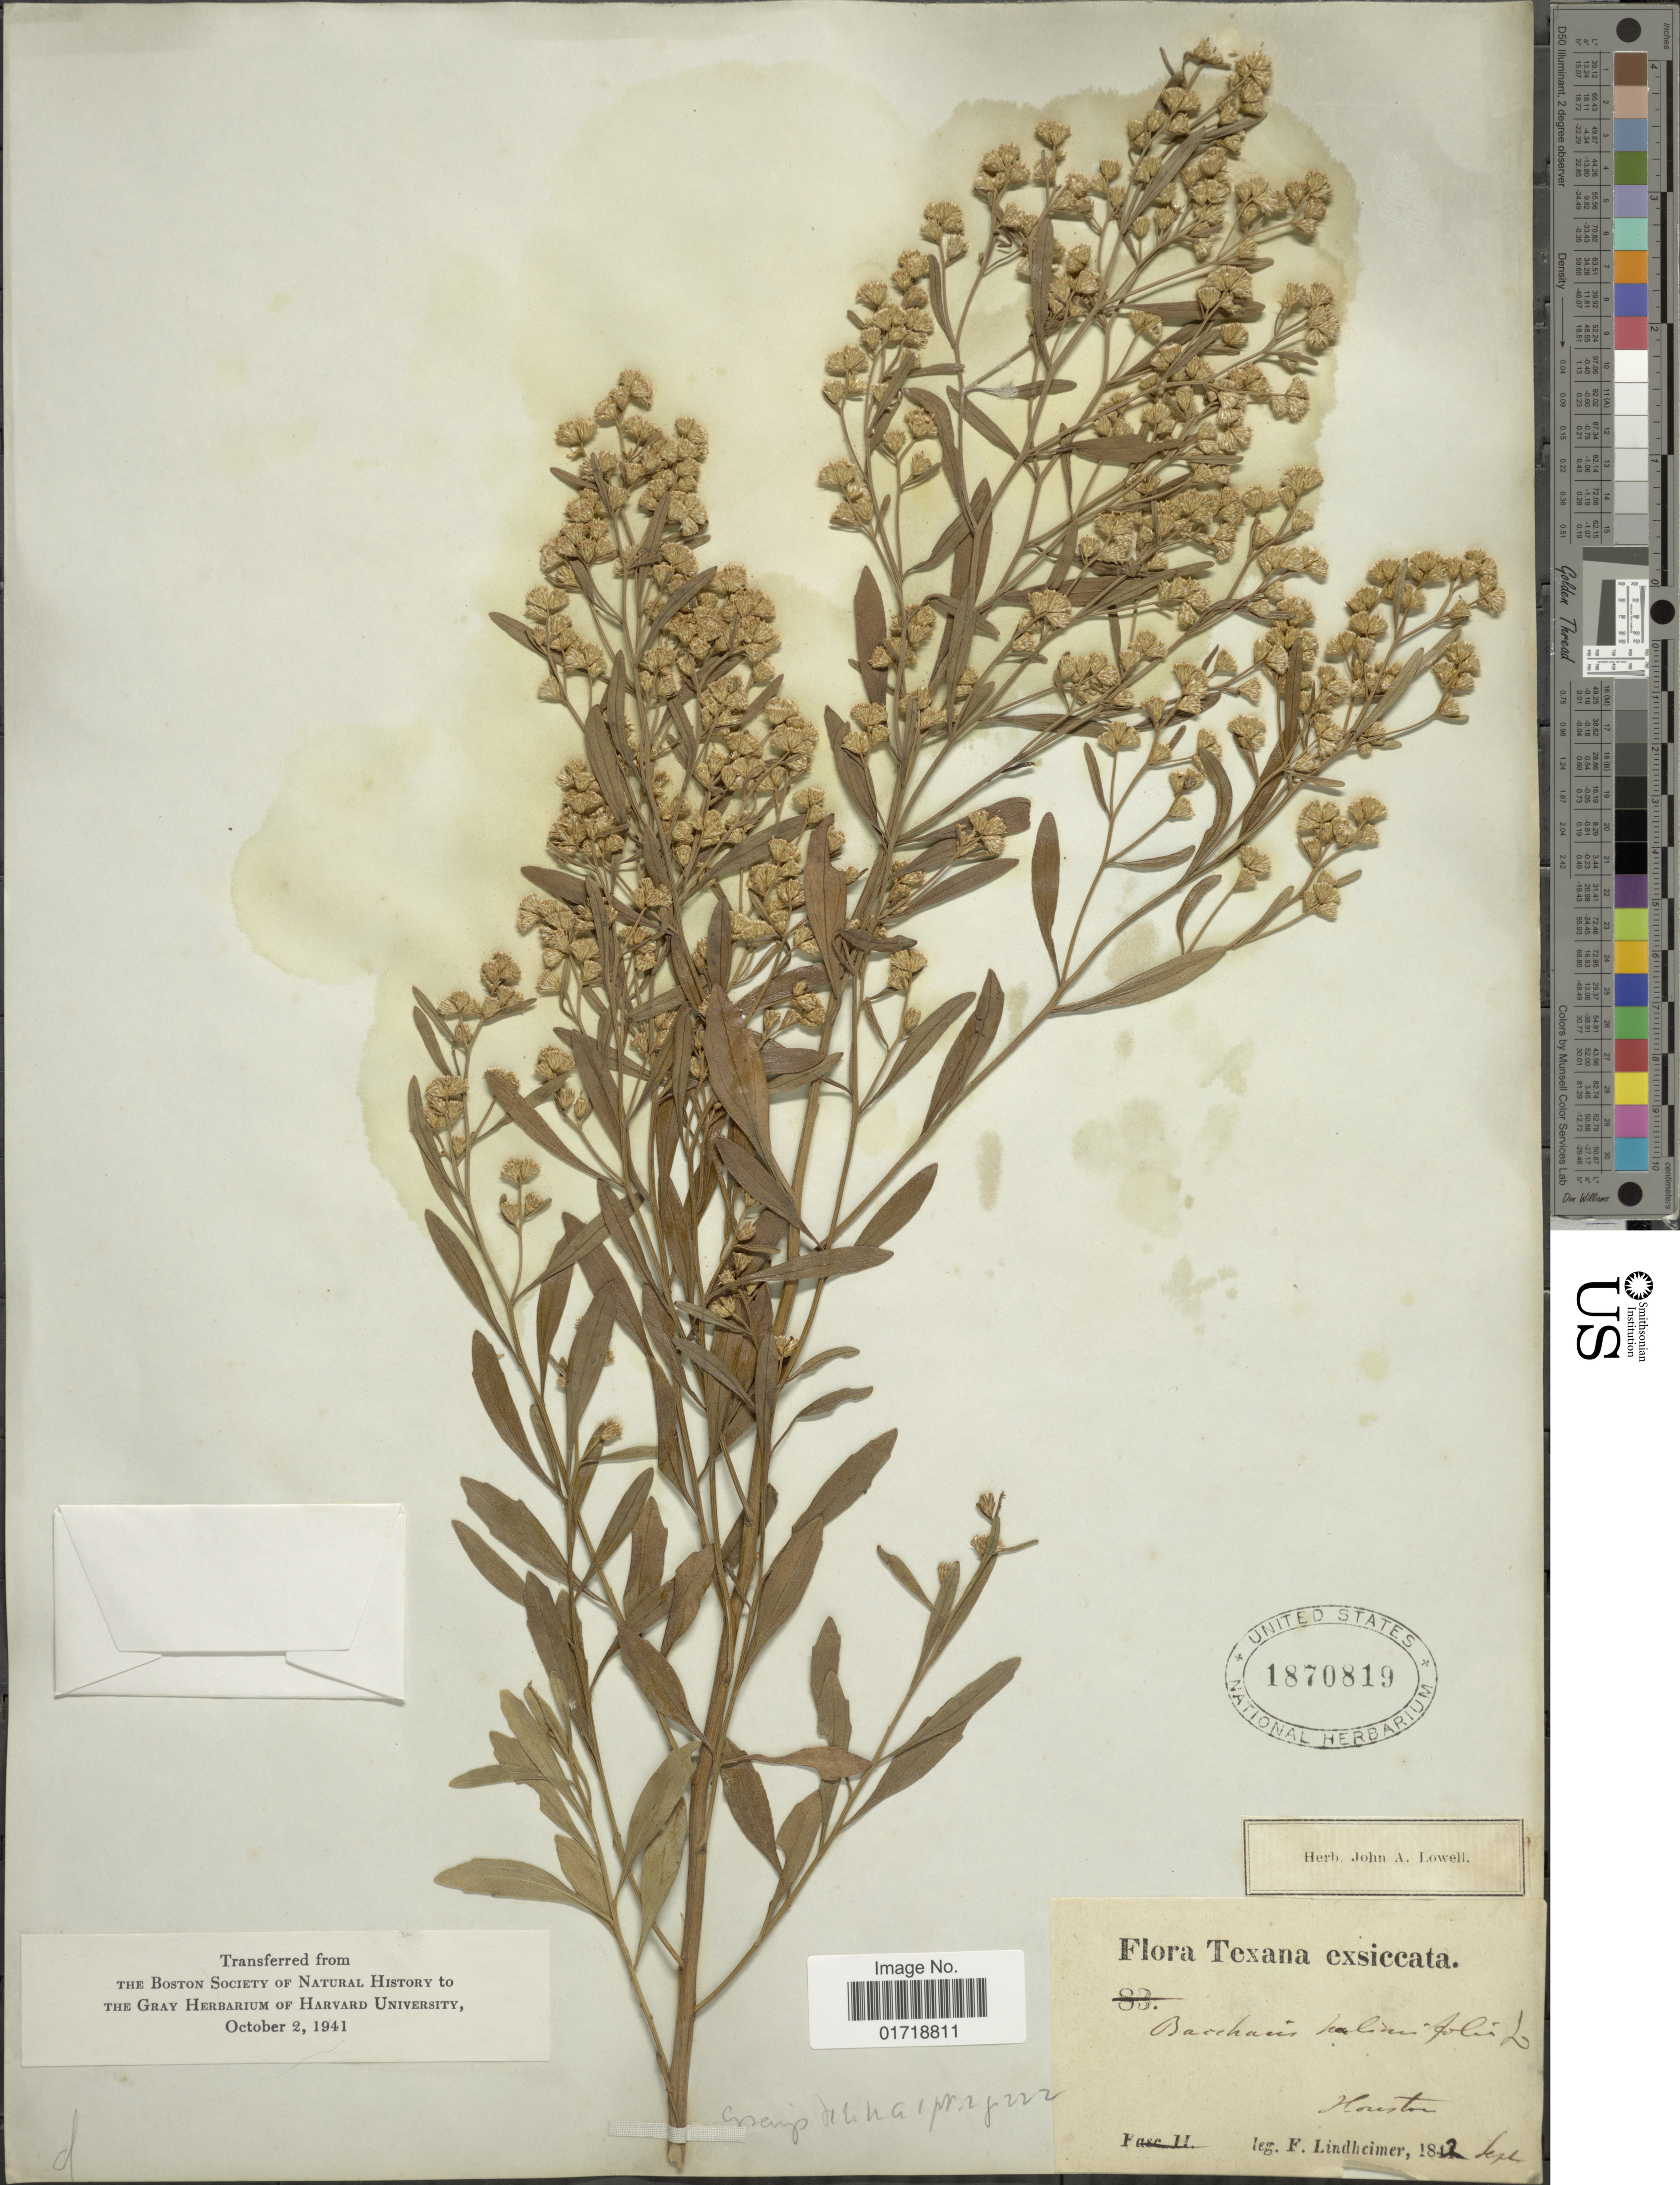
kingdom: Plantae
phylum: Tracheophyta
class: Magnoliopsida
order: Asterales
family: Asteraceae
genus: Baccharis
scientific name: Baccharis halimifolia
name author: L.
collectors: F. Lindheimer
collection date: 1842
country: United States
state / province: Texas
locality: Houstan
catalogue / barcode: US 1870819